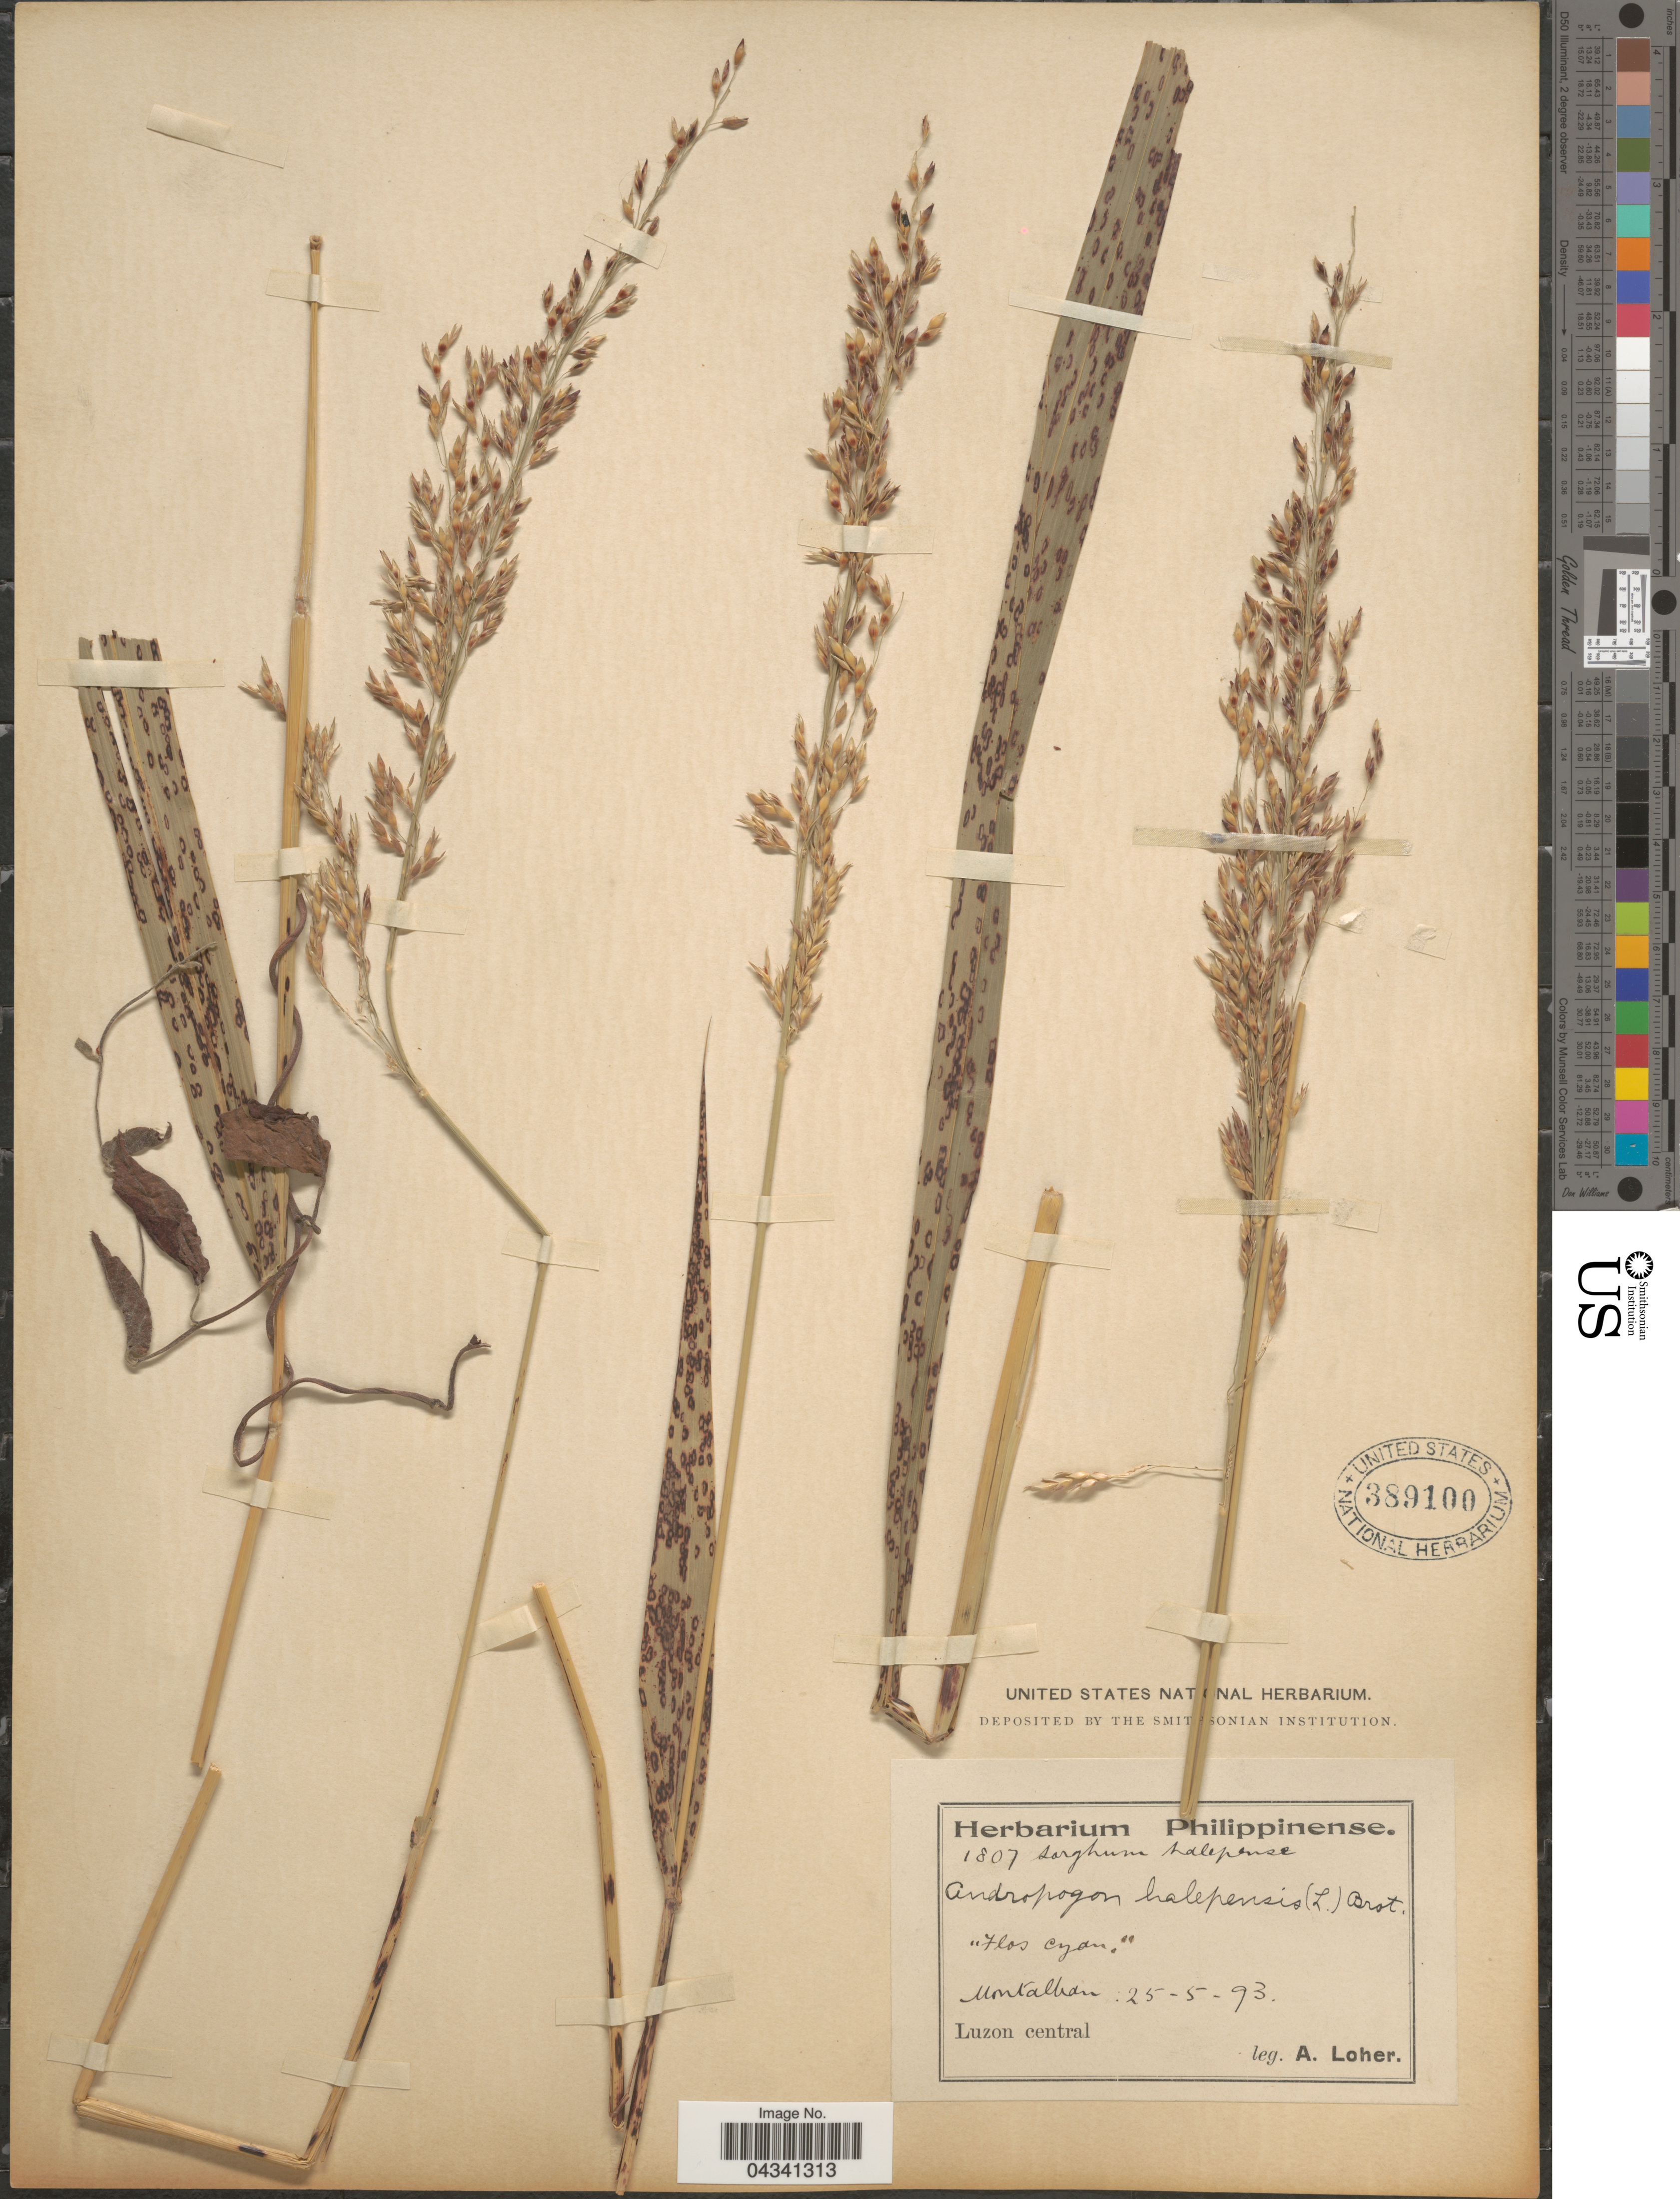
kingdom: Plantae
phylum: Tracheophyta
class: Liliopsida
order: Poales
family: Poaceae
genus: Sorghum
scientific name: Sorghum sp.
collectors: A. Loher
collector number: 1807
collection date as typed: Transcribed d/m/y: 25/5/93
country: Philippines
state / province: Central Luzon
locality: Montalban. Luzon central.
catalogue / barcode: US 389100